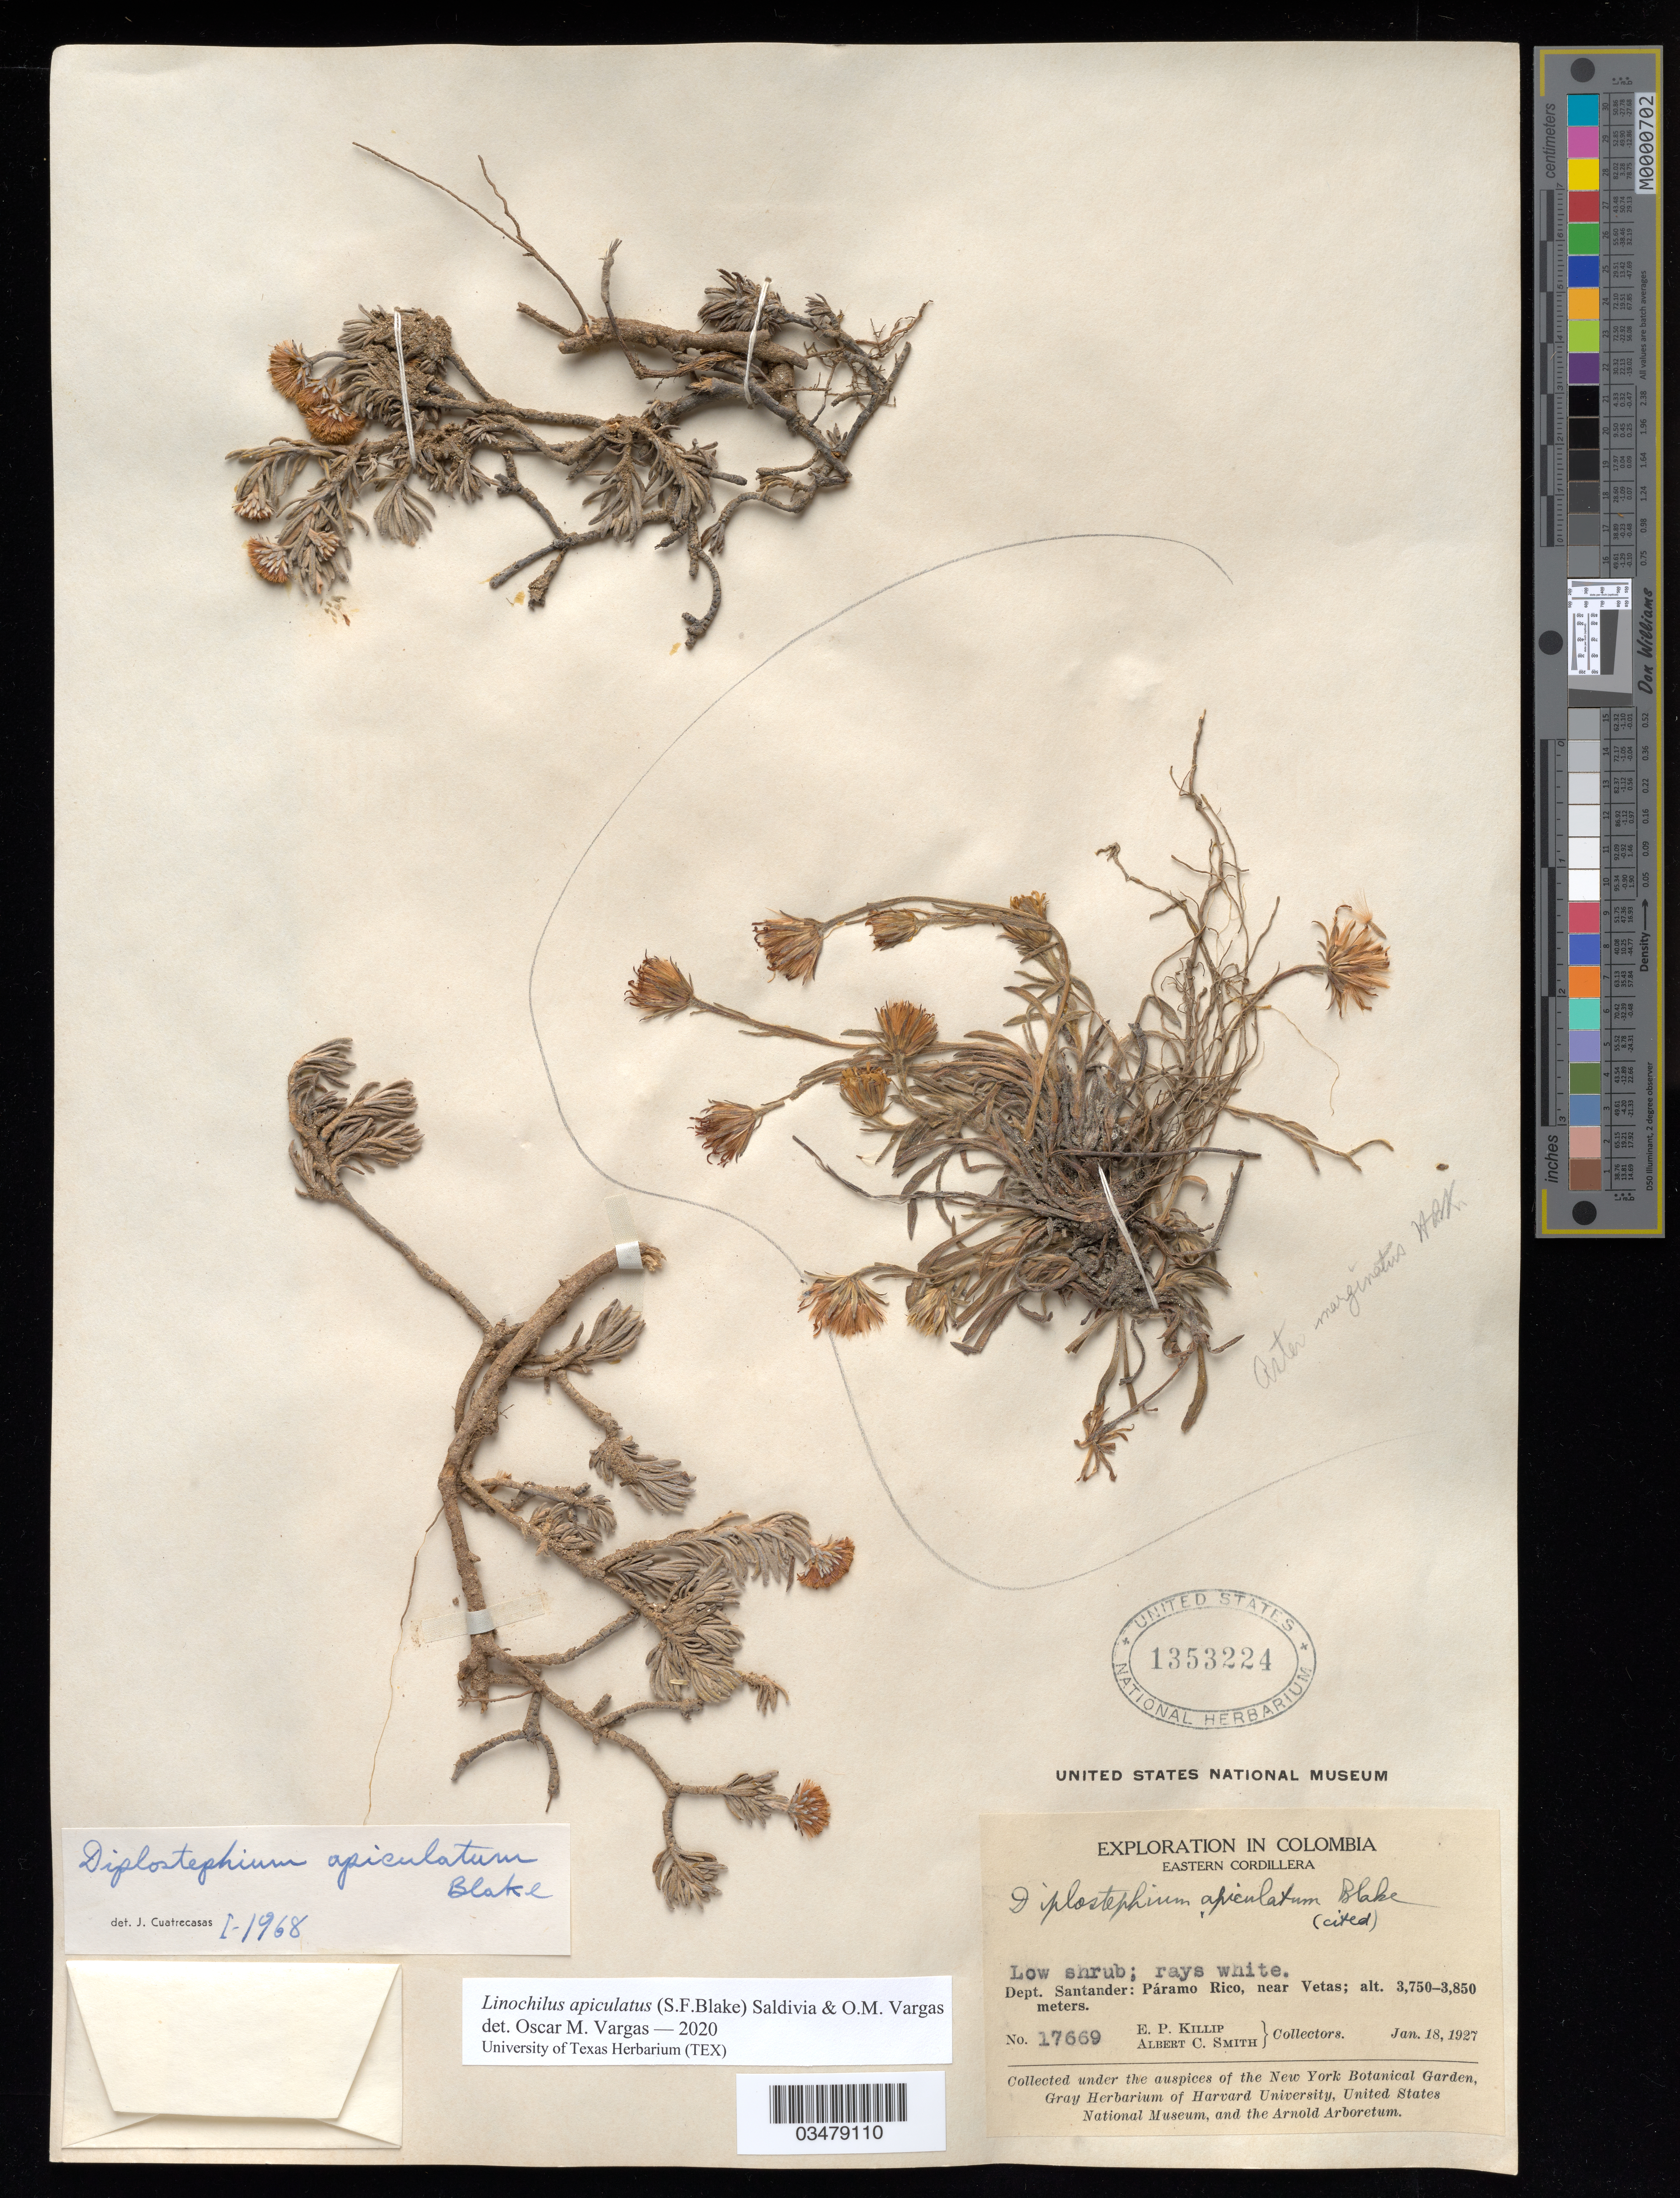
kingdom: Plantae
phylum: Tracheophyta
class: Magnoliopsida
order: Asterales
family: Asteraceae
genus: Linochilus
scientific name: Linochilus apiculatus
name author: (S.F. Blake) Saldivia & O.M. Vargas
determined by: Vargas, Oscar M.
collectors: E. P. Killip & A. C. Smith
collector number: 17669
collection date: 1927-01-18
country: Colombia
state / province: Santander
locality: Páramo Rico. Near Vetas.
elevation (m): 3750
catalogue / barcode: US 1353224